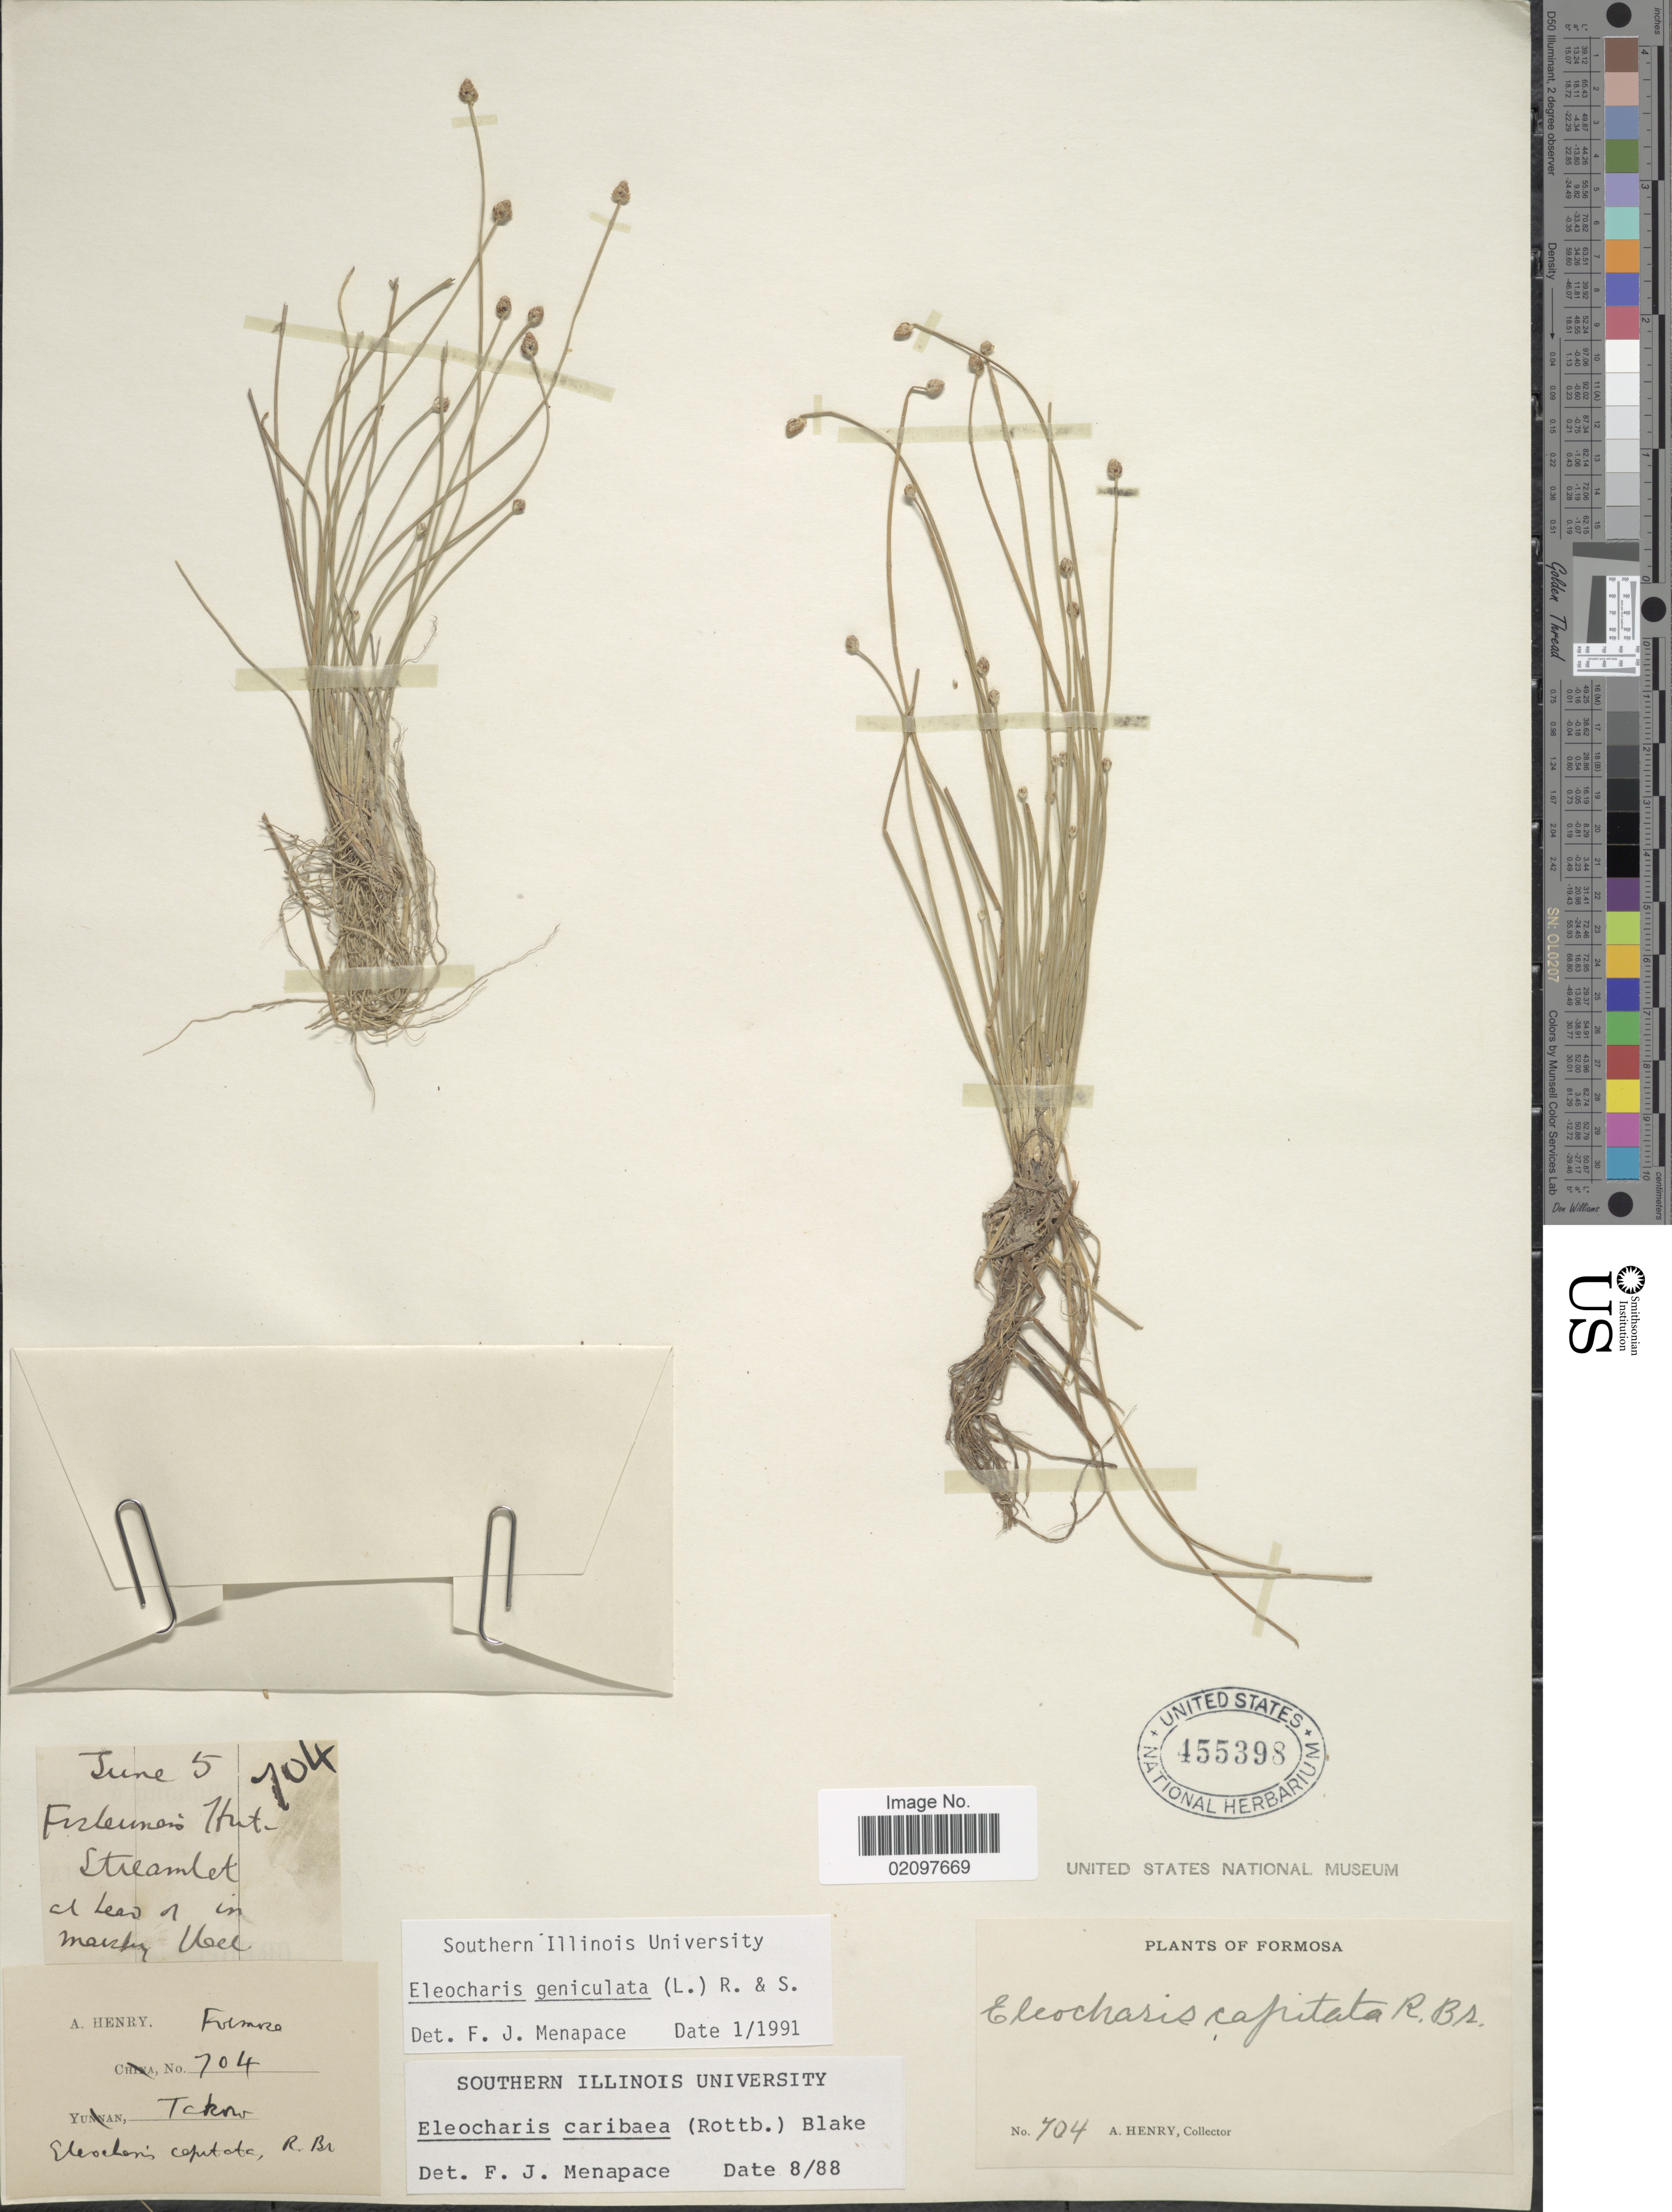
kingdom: Plantae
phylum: Tracheophyta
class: Liliopsida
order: Poales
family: Cyperaceae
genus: Eleocharis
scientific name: Eleocharis geniculata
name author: (L.) Roem. & Schult.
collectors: A. Henry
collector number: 704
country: Taiwan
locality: Formosa, Takow. Fisherman's hut, streamlet.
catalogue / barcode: US 455398